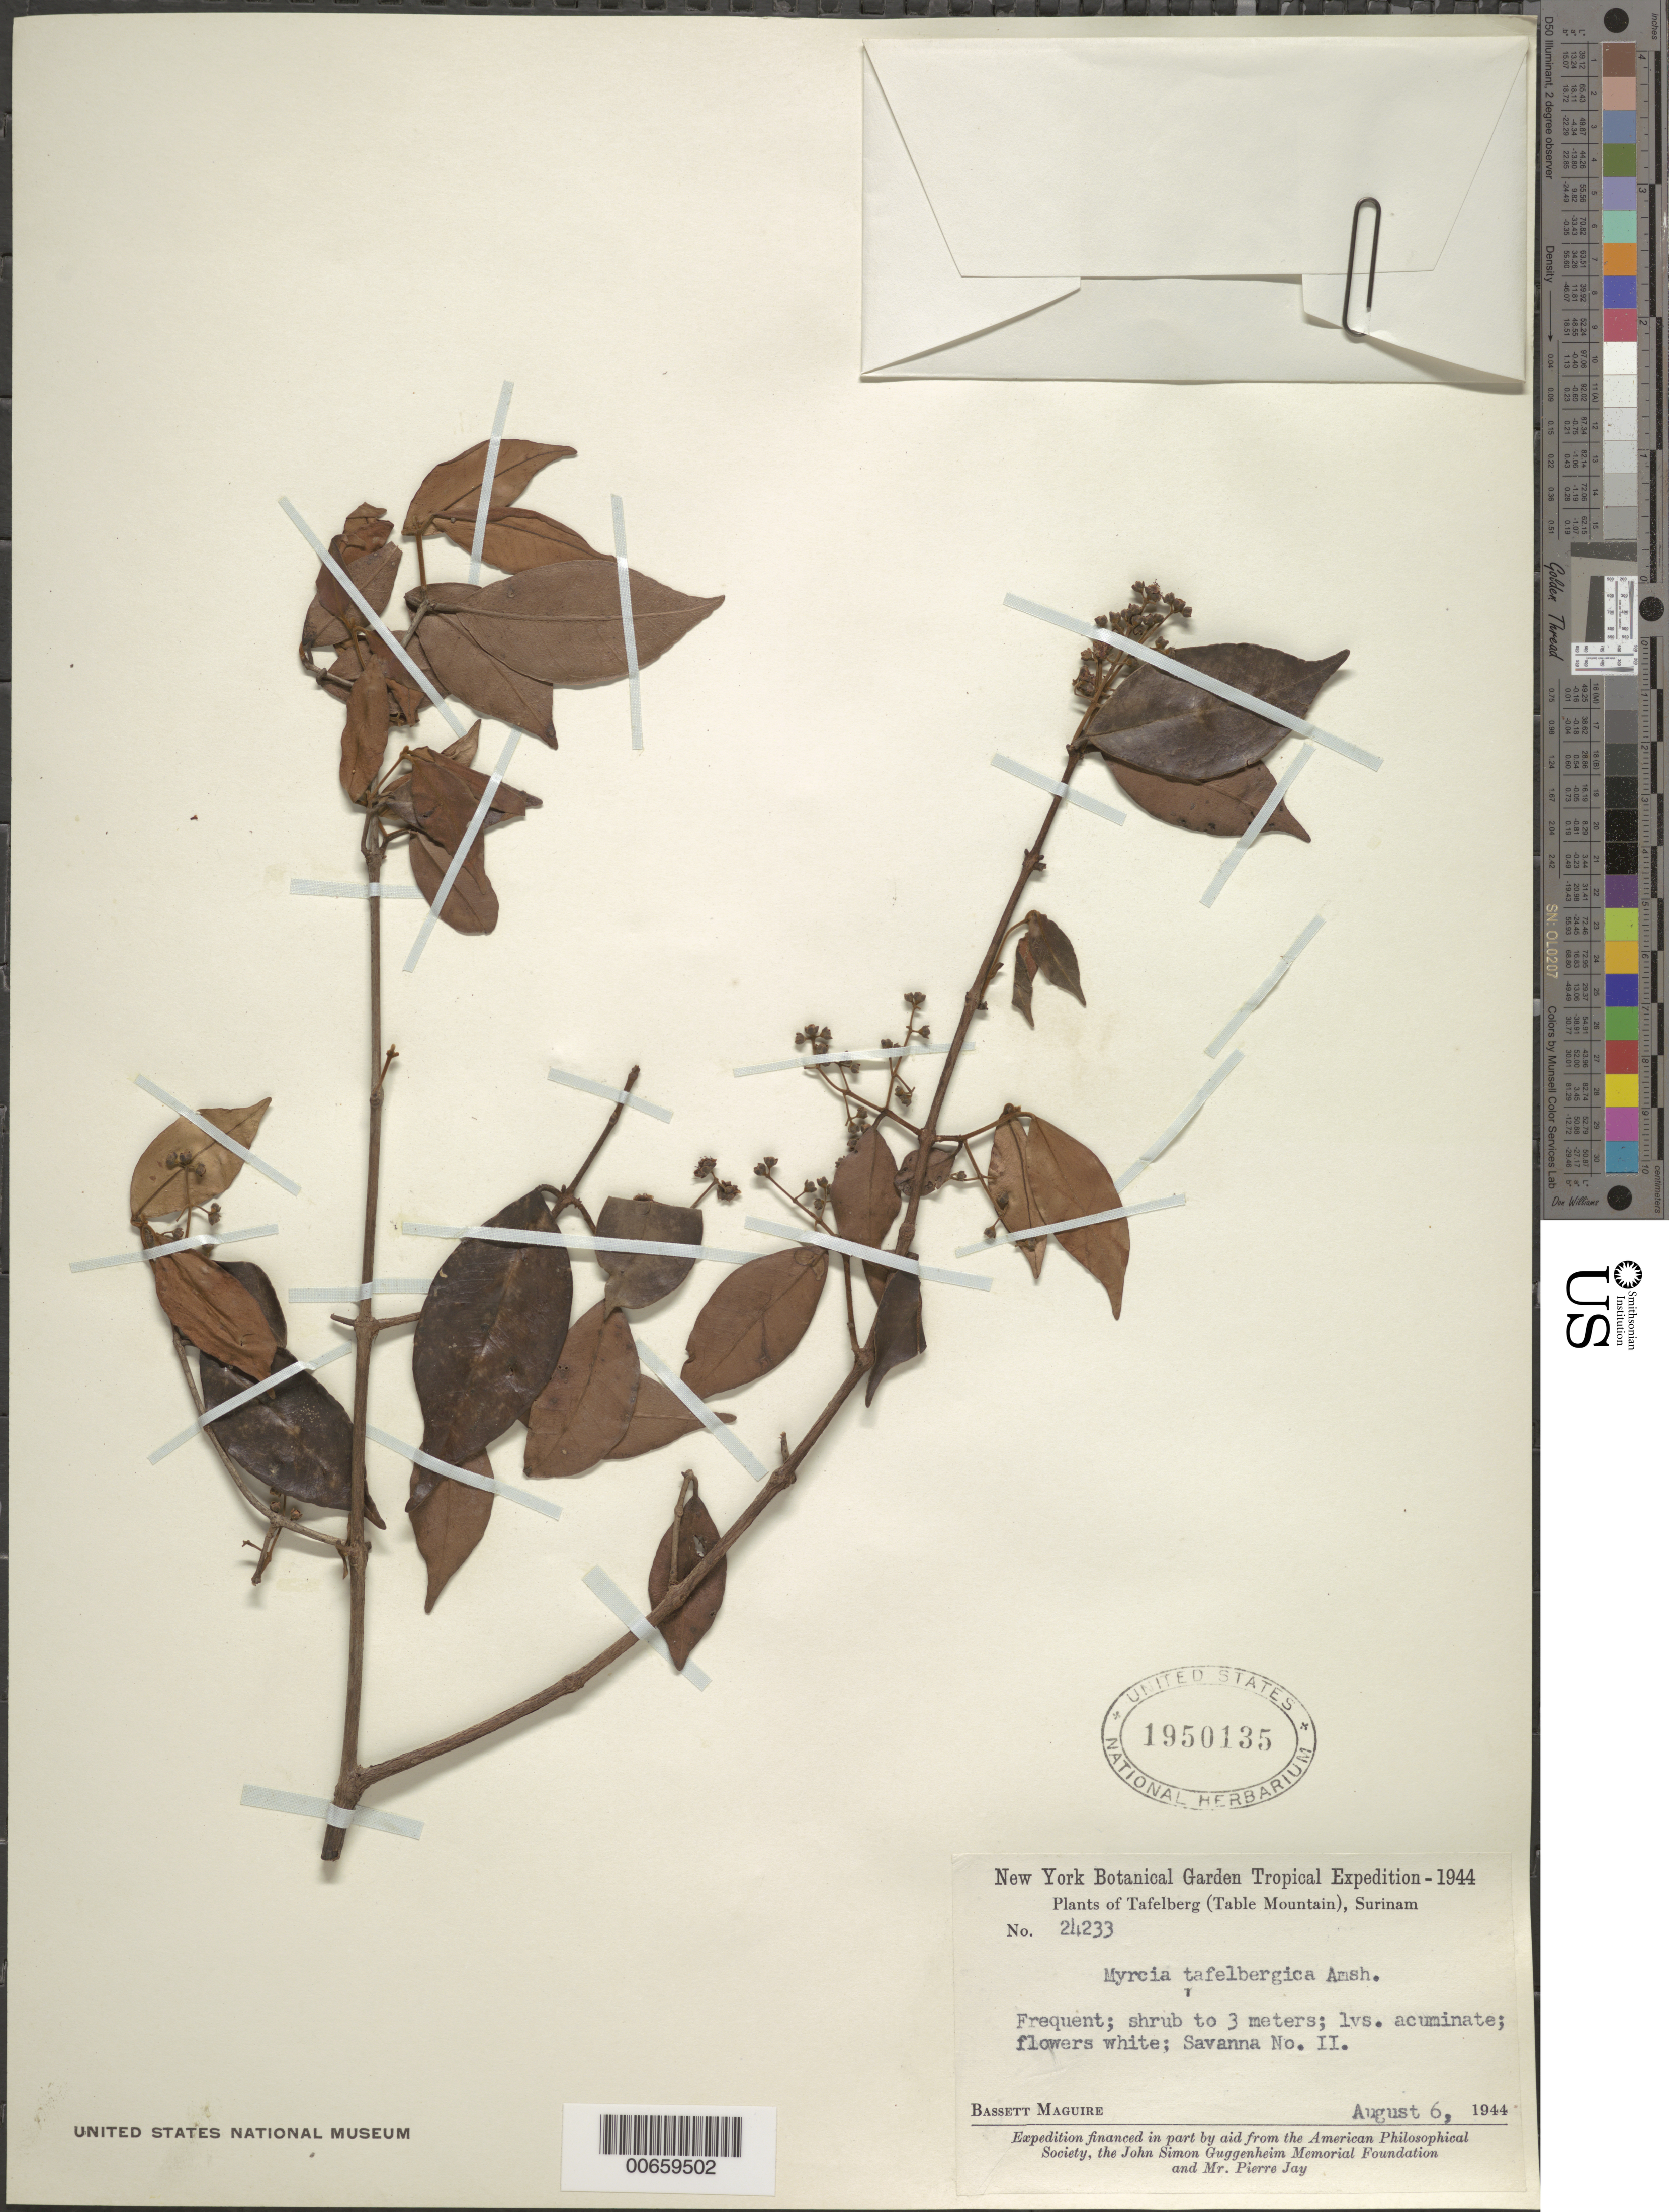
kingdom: Plantae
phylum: Tracheophyta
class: Magnoliopsida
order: Myrtales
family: Myrtaceae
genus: Myrcia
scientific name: Myrcia tafelbergica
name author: Amshoff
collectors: B. Maguire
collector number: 24233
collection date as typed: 6-Aug-44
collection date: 1944-08-06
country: Suriname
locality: Tafelberg (Table Mountain), Savanna II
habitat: Savanna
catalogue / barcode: US 1950135